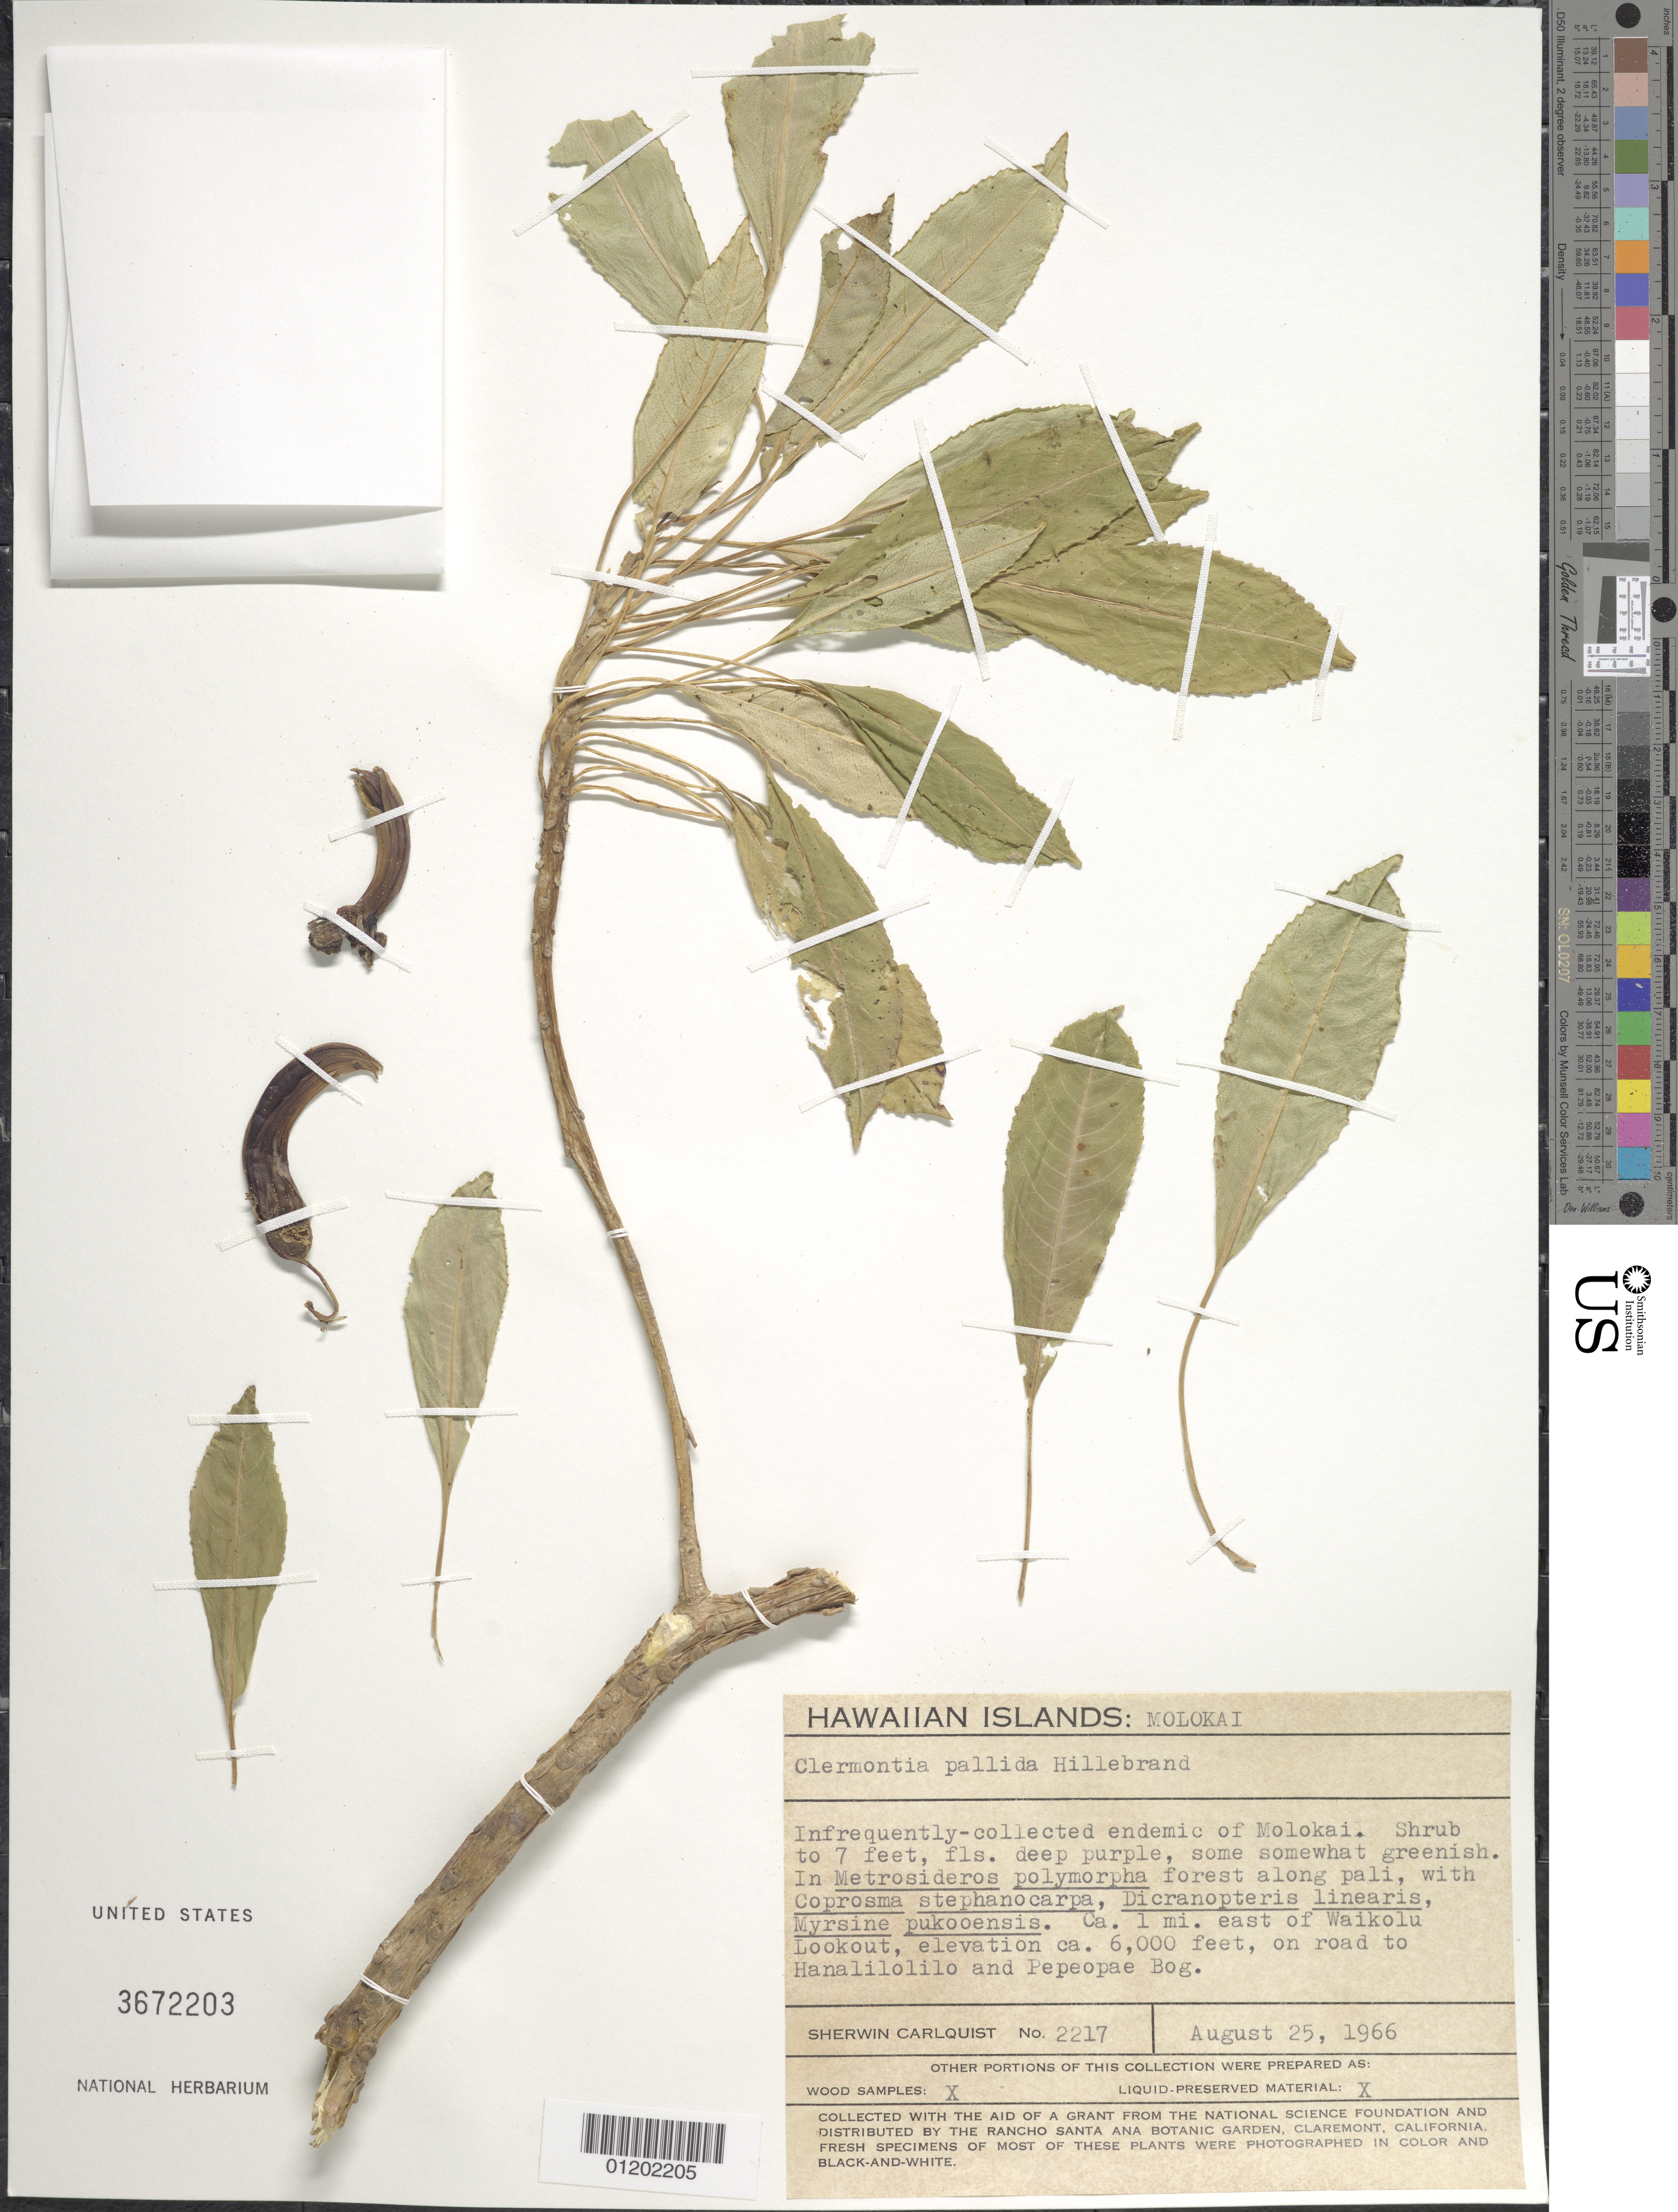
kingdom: Plantae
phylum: Tracheophyta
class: Magnoliopsida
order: Asterales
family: Campanulaceae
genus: Clermontia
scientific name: Clermontia pallida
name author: Hillebr.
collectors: S. Carlquist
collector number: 2217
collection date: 1966-08-25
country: United States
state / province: Hawaii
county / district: Maui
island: Moloka'i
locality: Ca. 1 mi. east of Waikolu Lookout, on road to Hanalilolilo and Pepeopae Bog.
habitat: Forest along pali.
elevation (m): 1829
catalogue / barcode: US 3672203